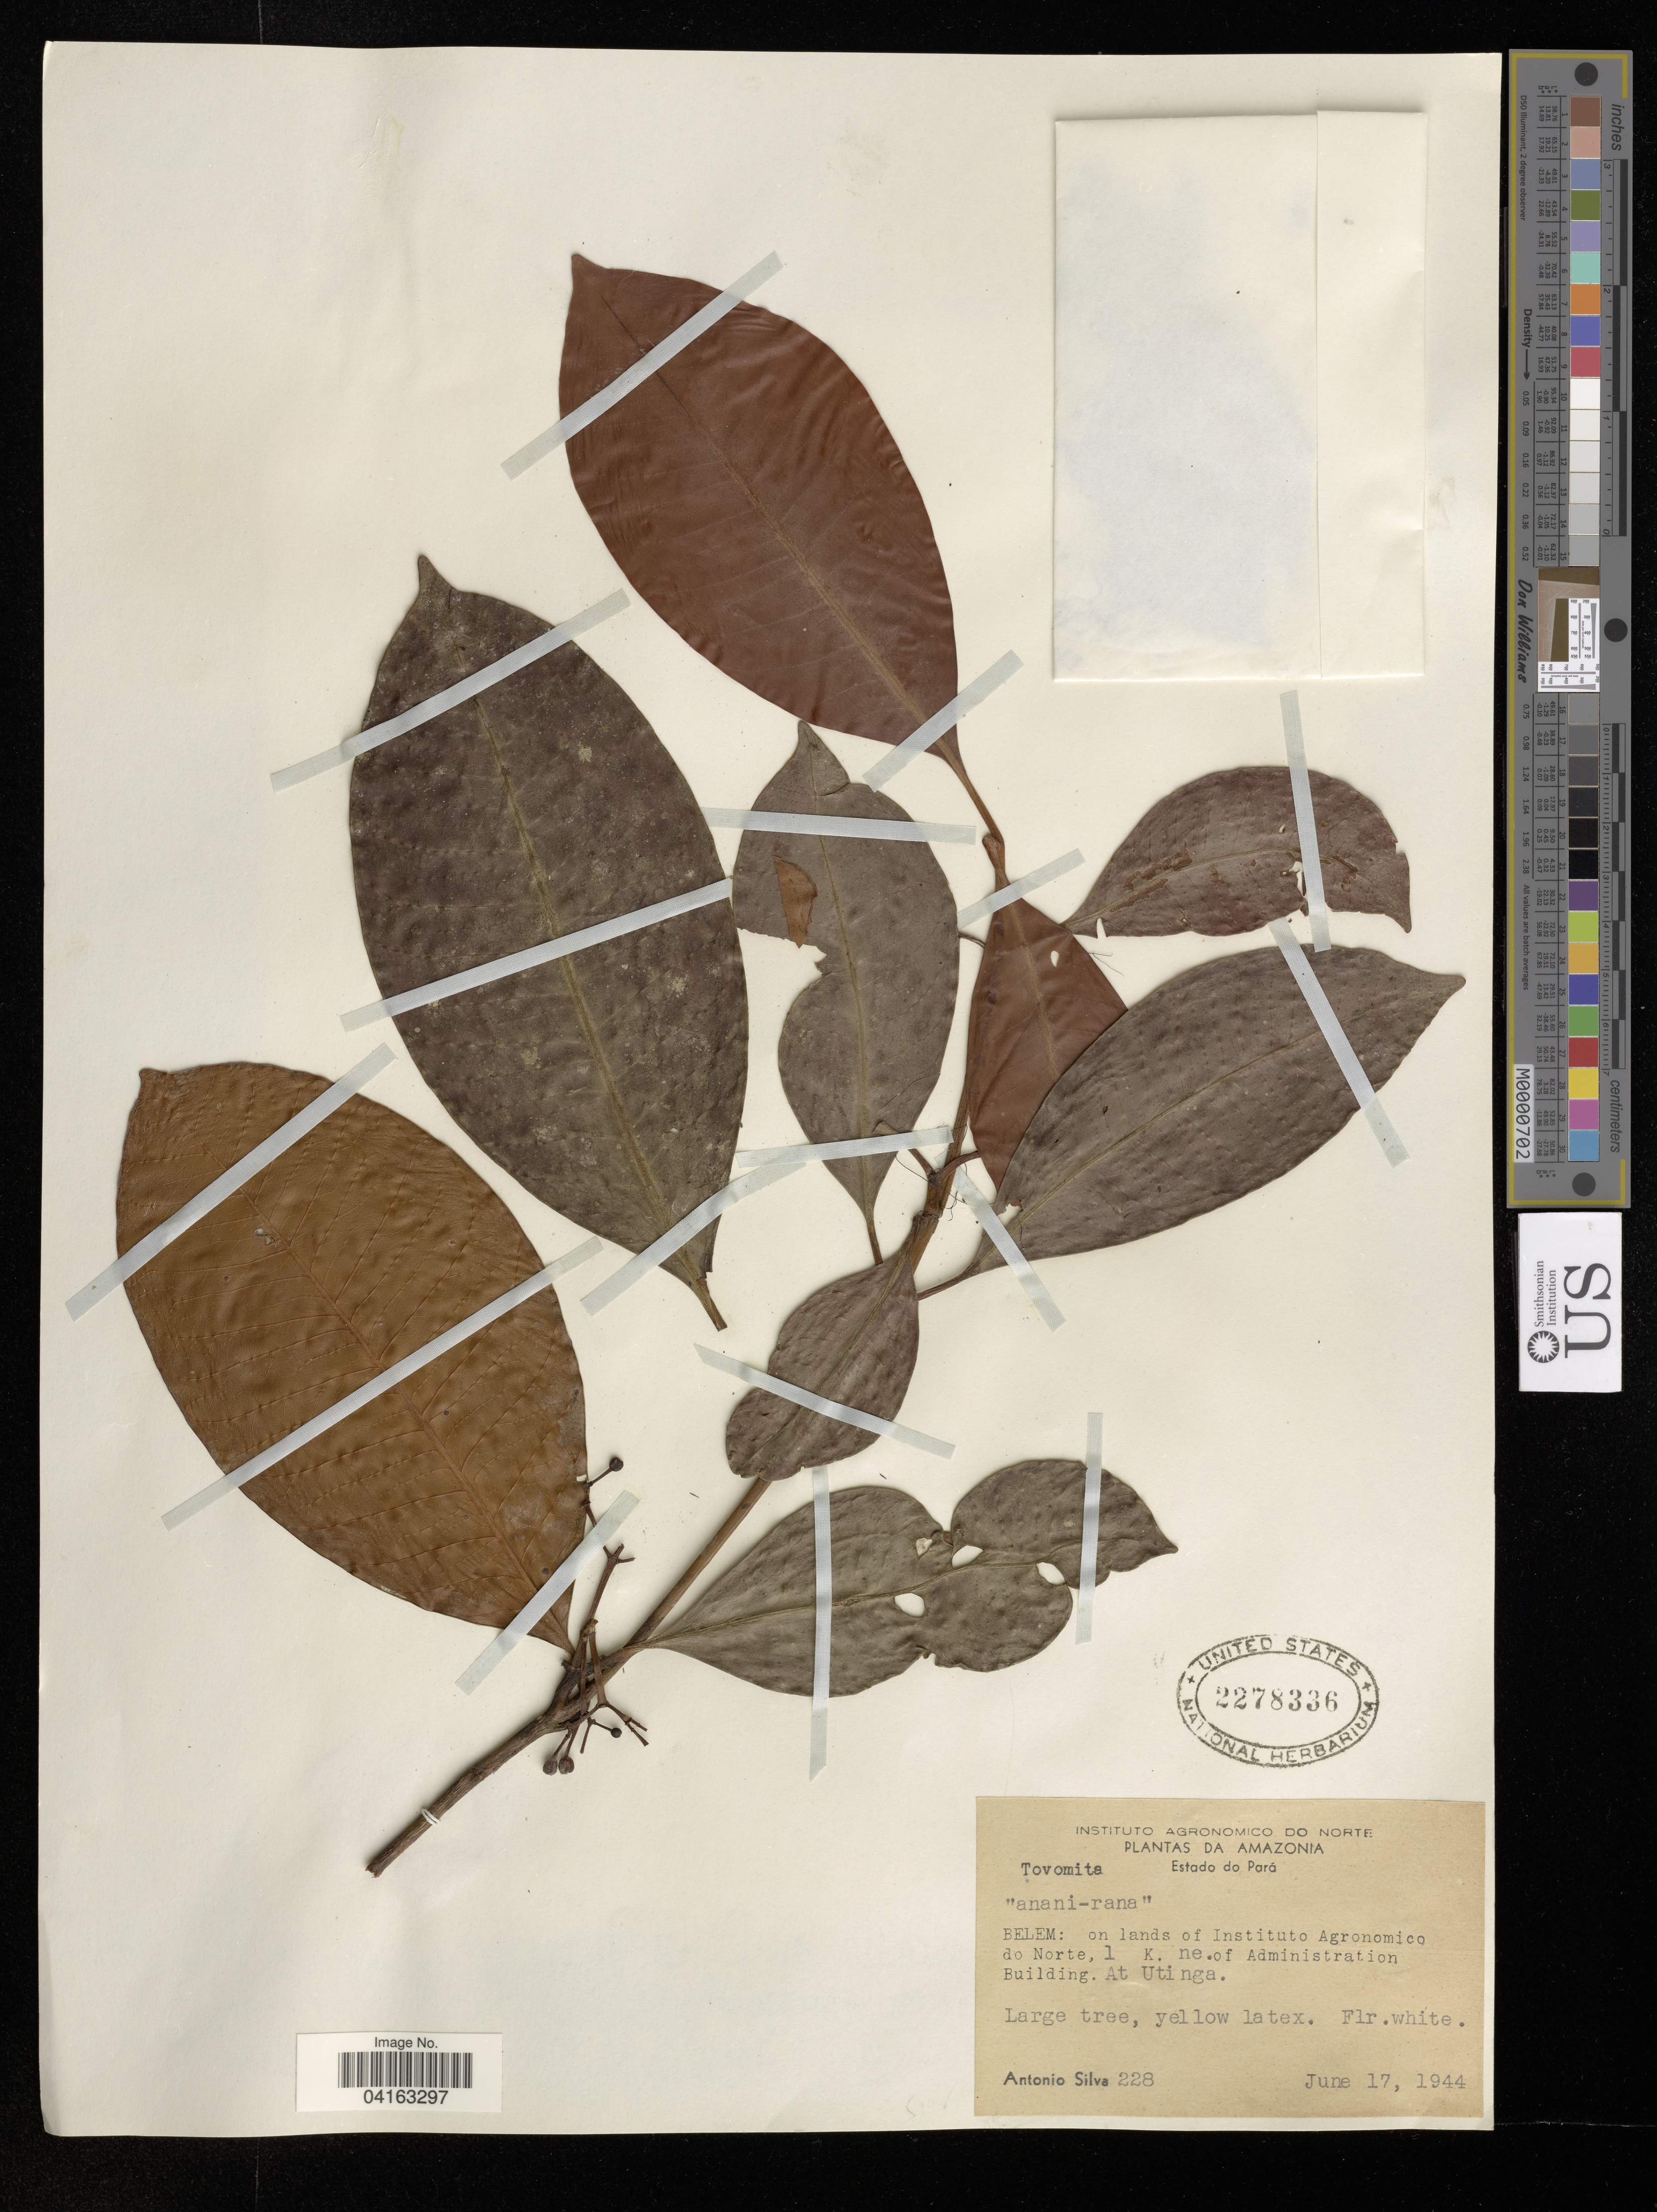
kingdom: Plantae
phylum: Tracheophyta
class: Magnoliopsida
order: Malpighiales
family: Clusiaceae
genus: Tovomita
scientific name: Tovomita sp.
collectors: A. Silva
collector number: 228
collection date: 1944-06-17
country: Brazil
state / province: Amazonas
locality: Estado do Pará. Belem: on lands of Instituto Agronomico do Norte, 1 K. ne. of Administration Building. At Utinga.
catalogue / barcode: US 2278336